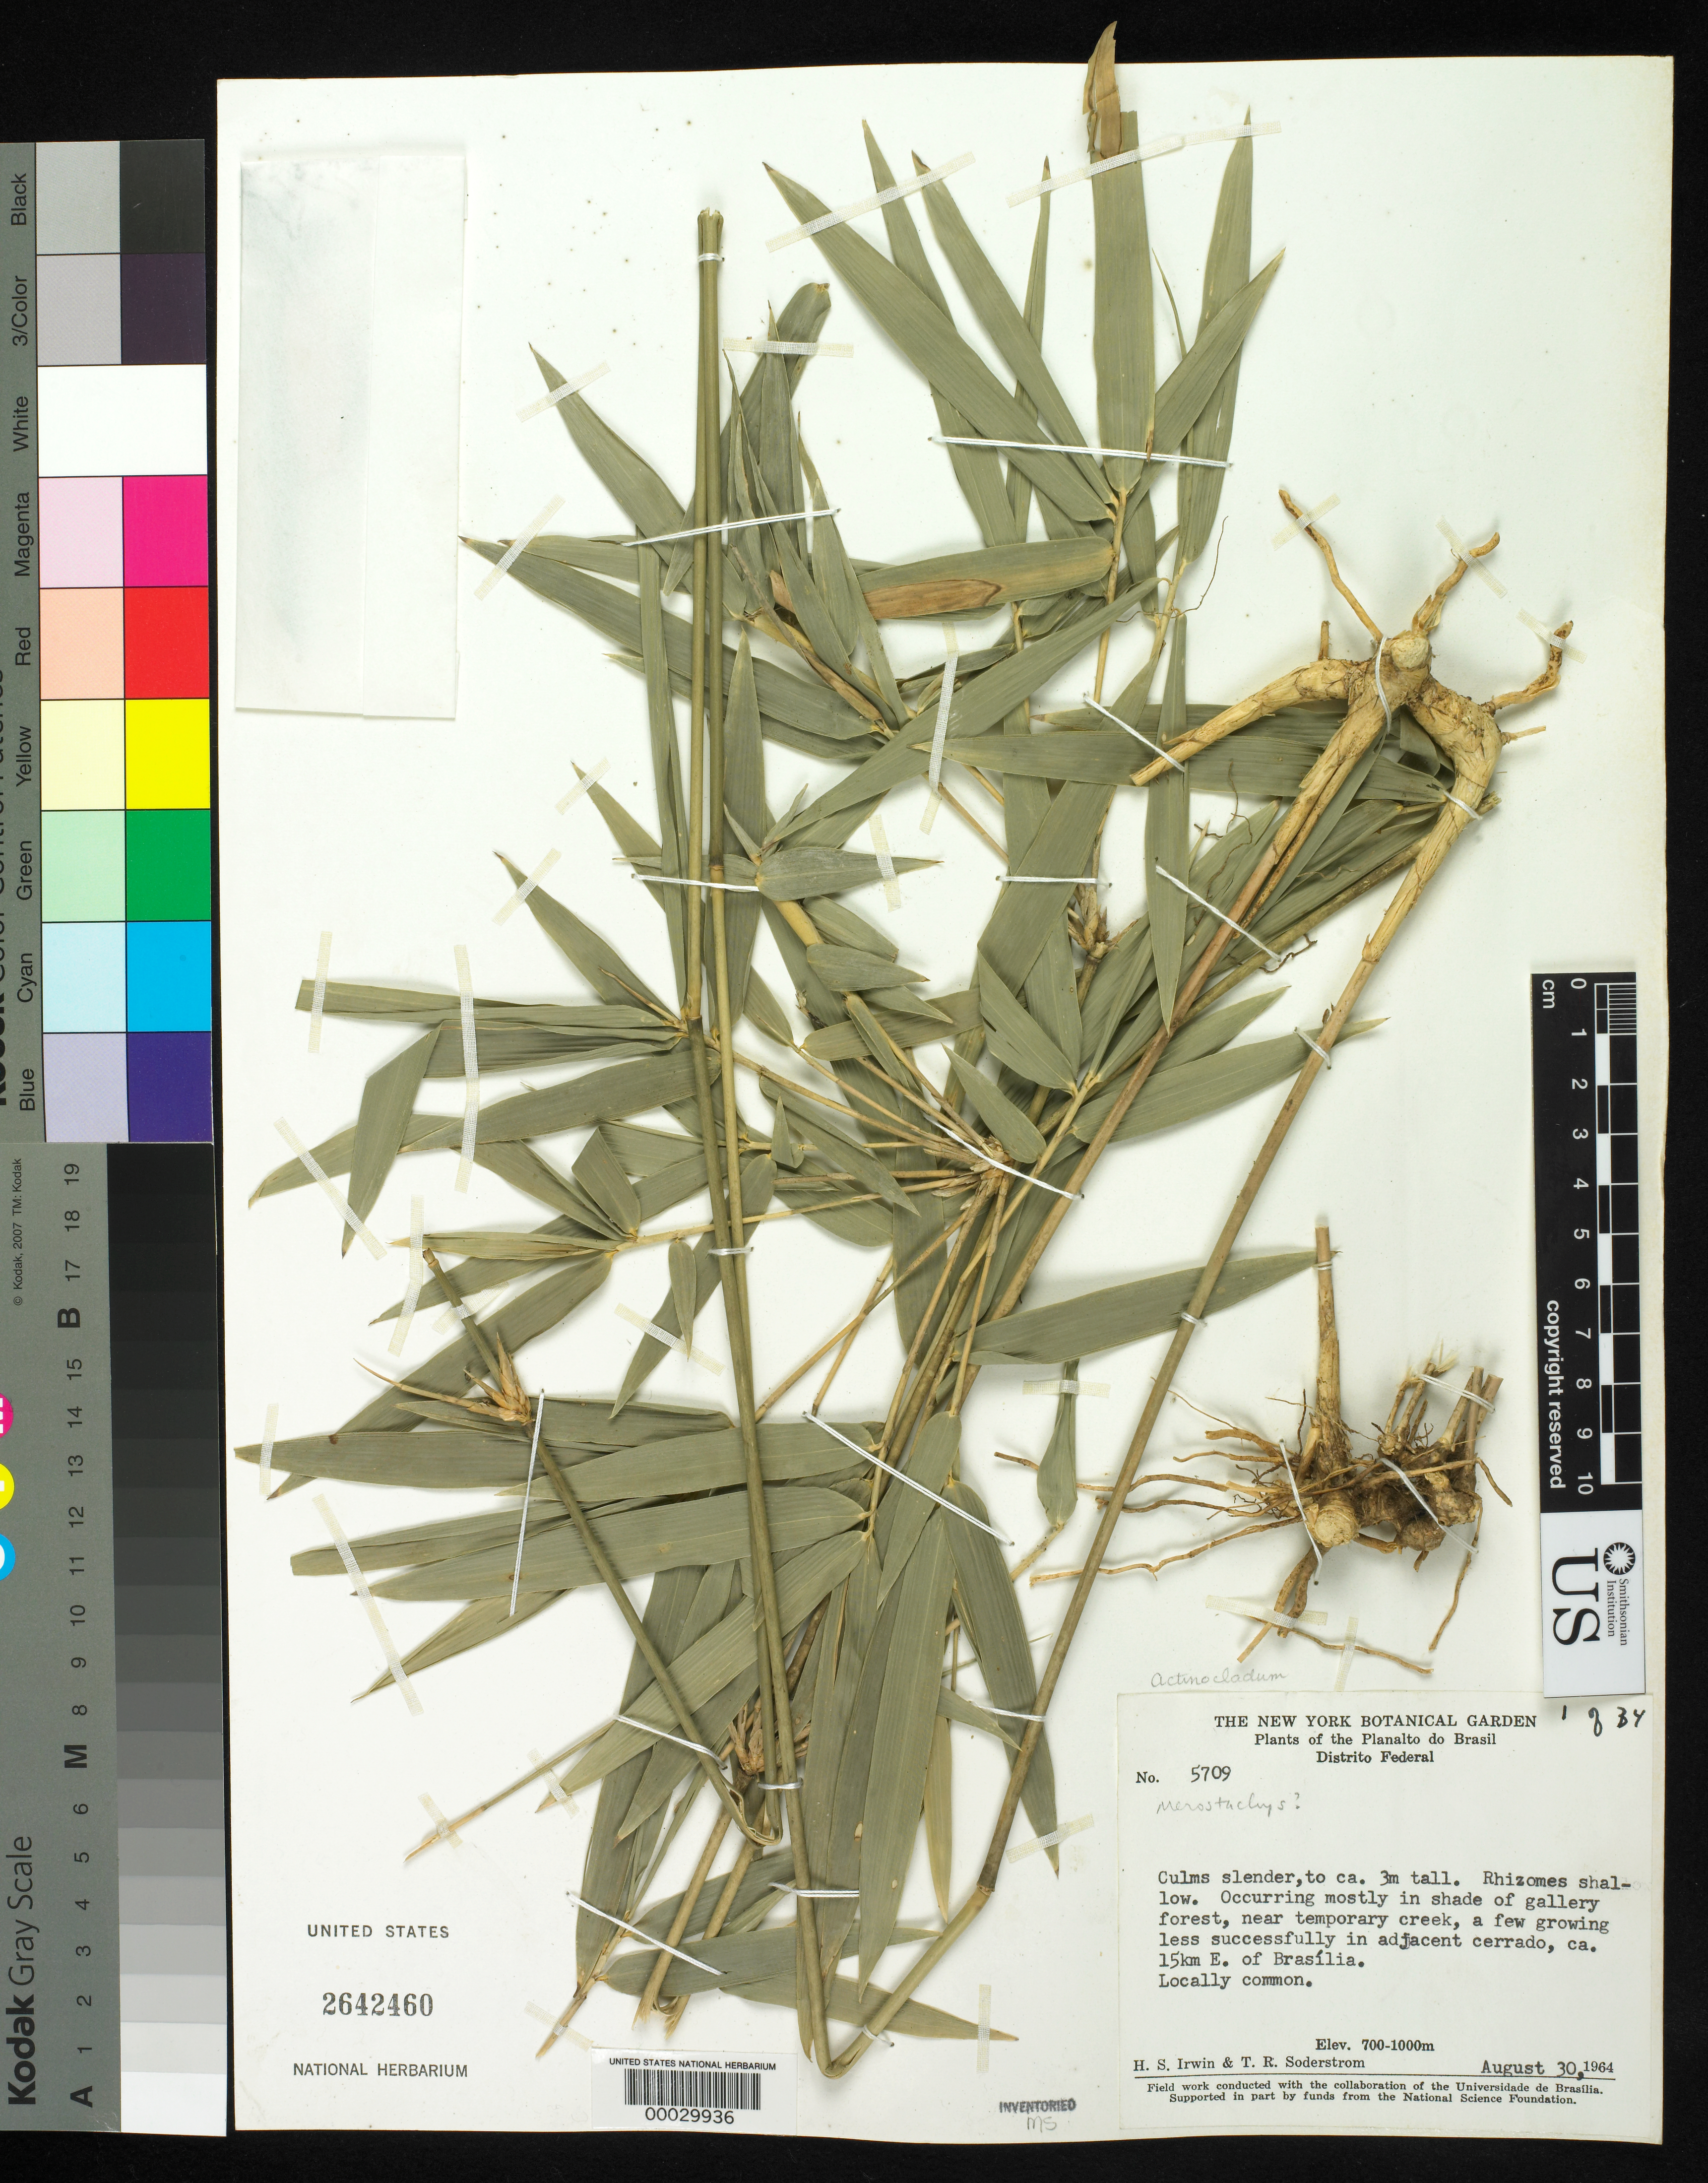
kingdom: Plantae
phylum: Tracheophyta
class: Liliopsida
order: Poales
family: Poaceae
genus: Actinocladum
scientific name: Actinocladum verticillatum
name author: (Nees) McClure ex Soderstr.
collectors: H. Irwin & T. R. Soderstrom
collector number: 5709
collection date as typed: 30 Aug 1964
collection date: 1964-08-30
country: Brazil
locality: Brasilia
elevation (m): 700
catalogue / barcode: US 2642460